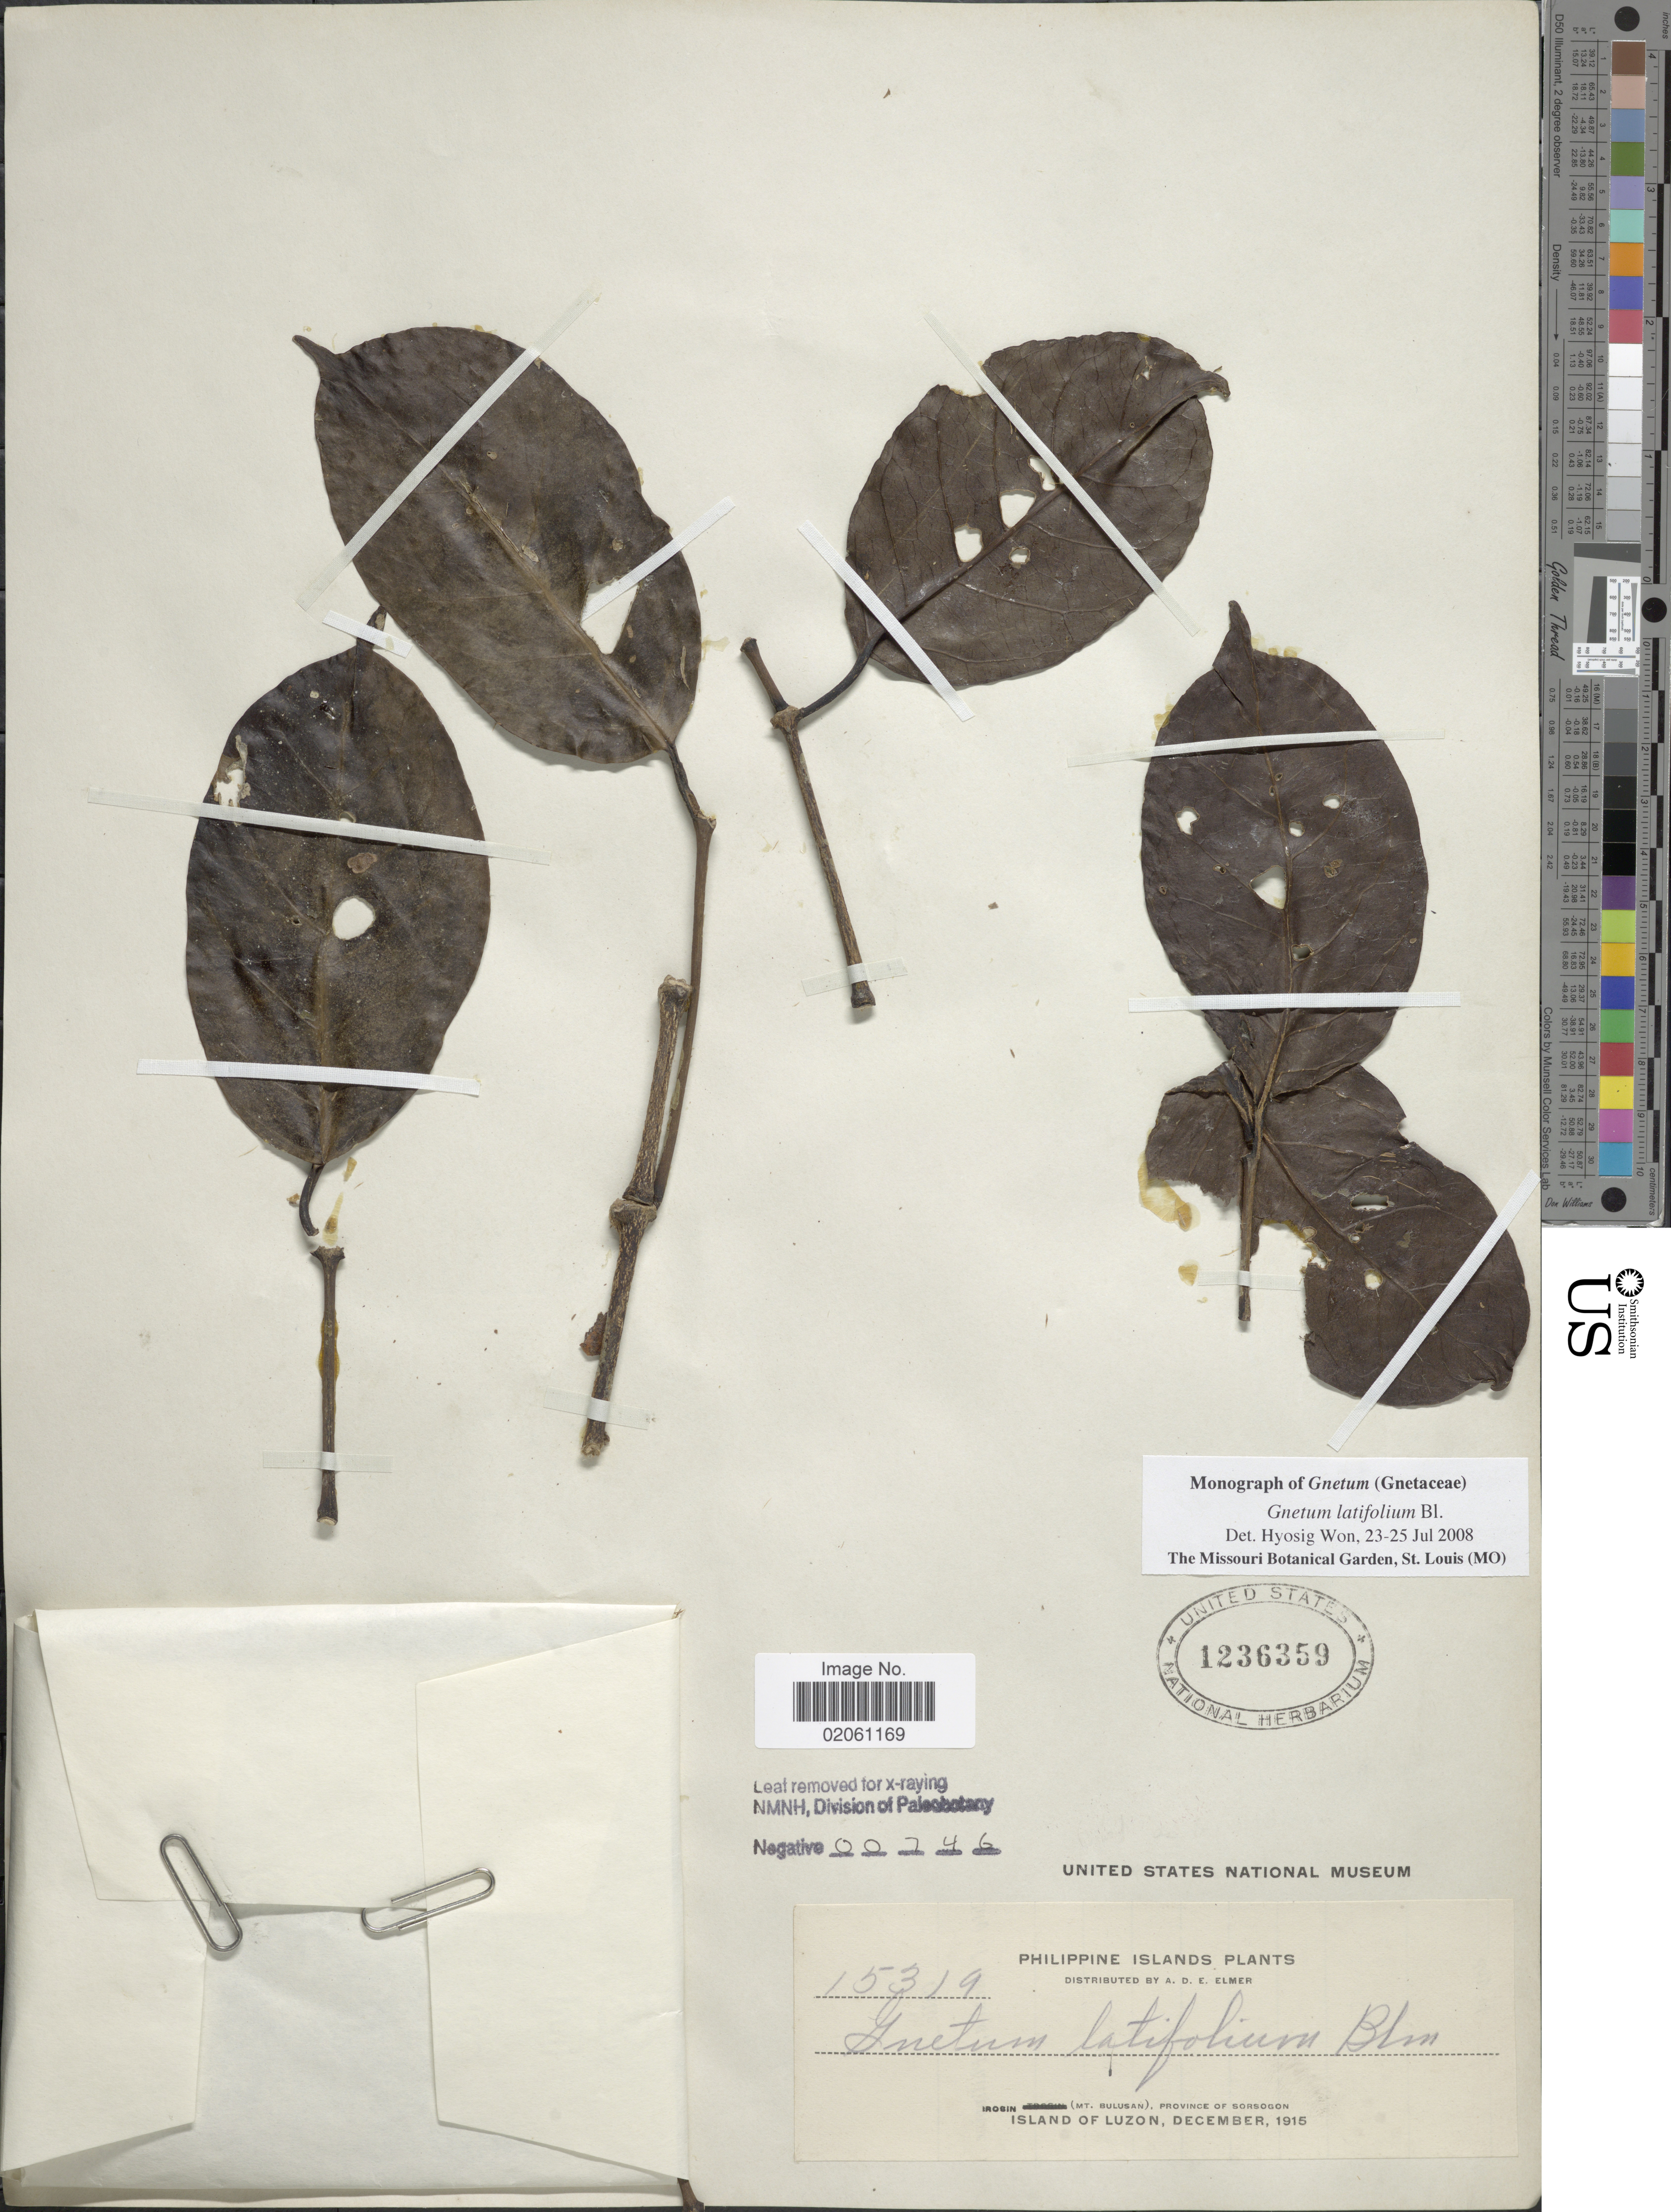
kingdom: Plantae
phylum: Tracheophyta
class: Gnetopsida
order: Gnetales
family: Gnetaceae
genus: Gnetum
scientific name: Gnetum indicum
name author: (Lour.) Merr.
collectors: A. D. E. Elmer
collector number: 15319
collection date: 1915-12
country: Philippines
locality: Irosin (Mt. Bulusan), Province of Sorsogon, Island of Luzon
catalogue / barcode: US 1236359